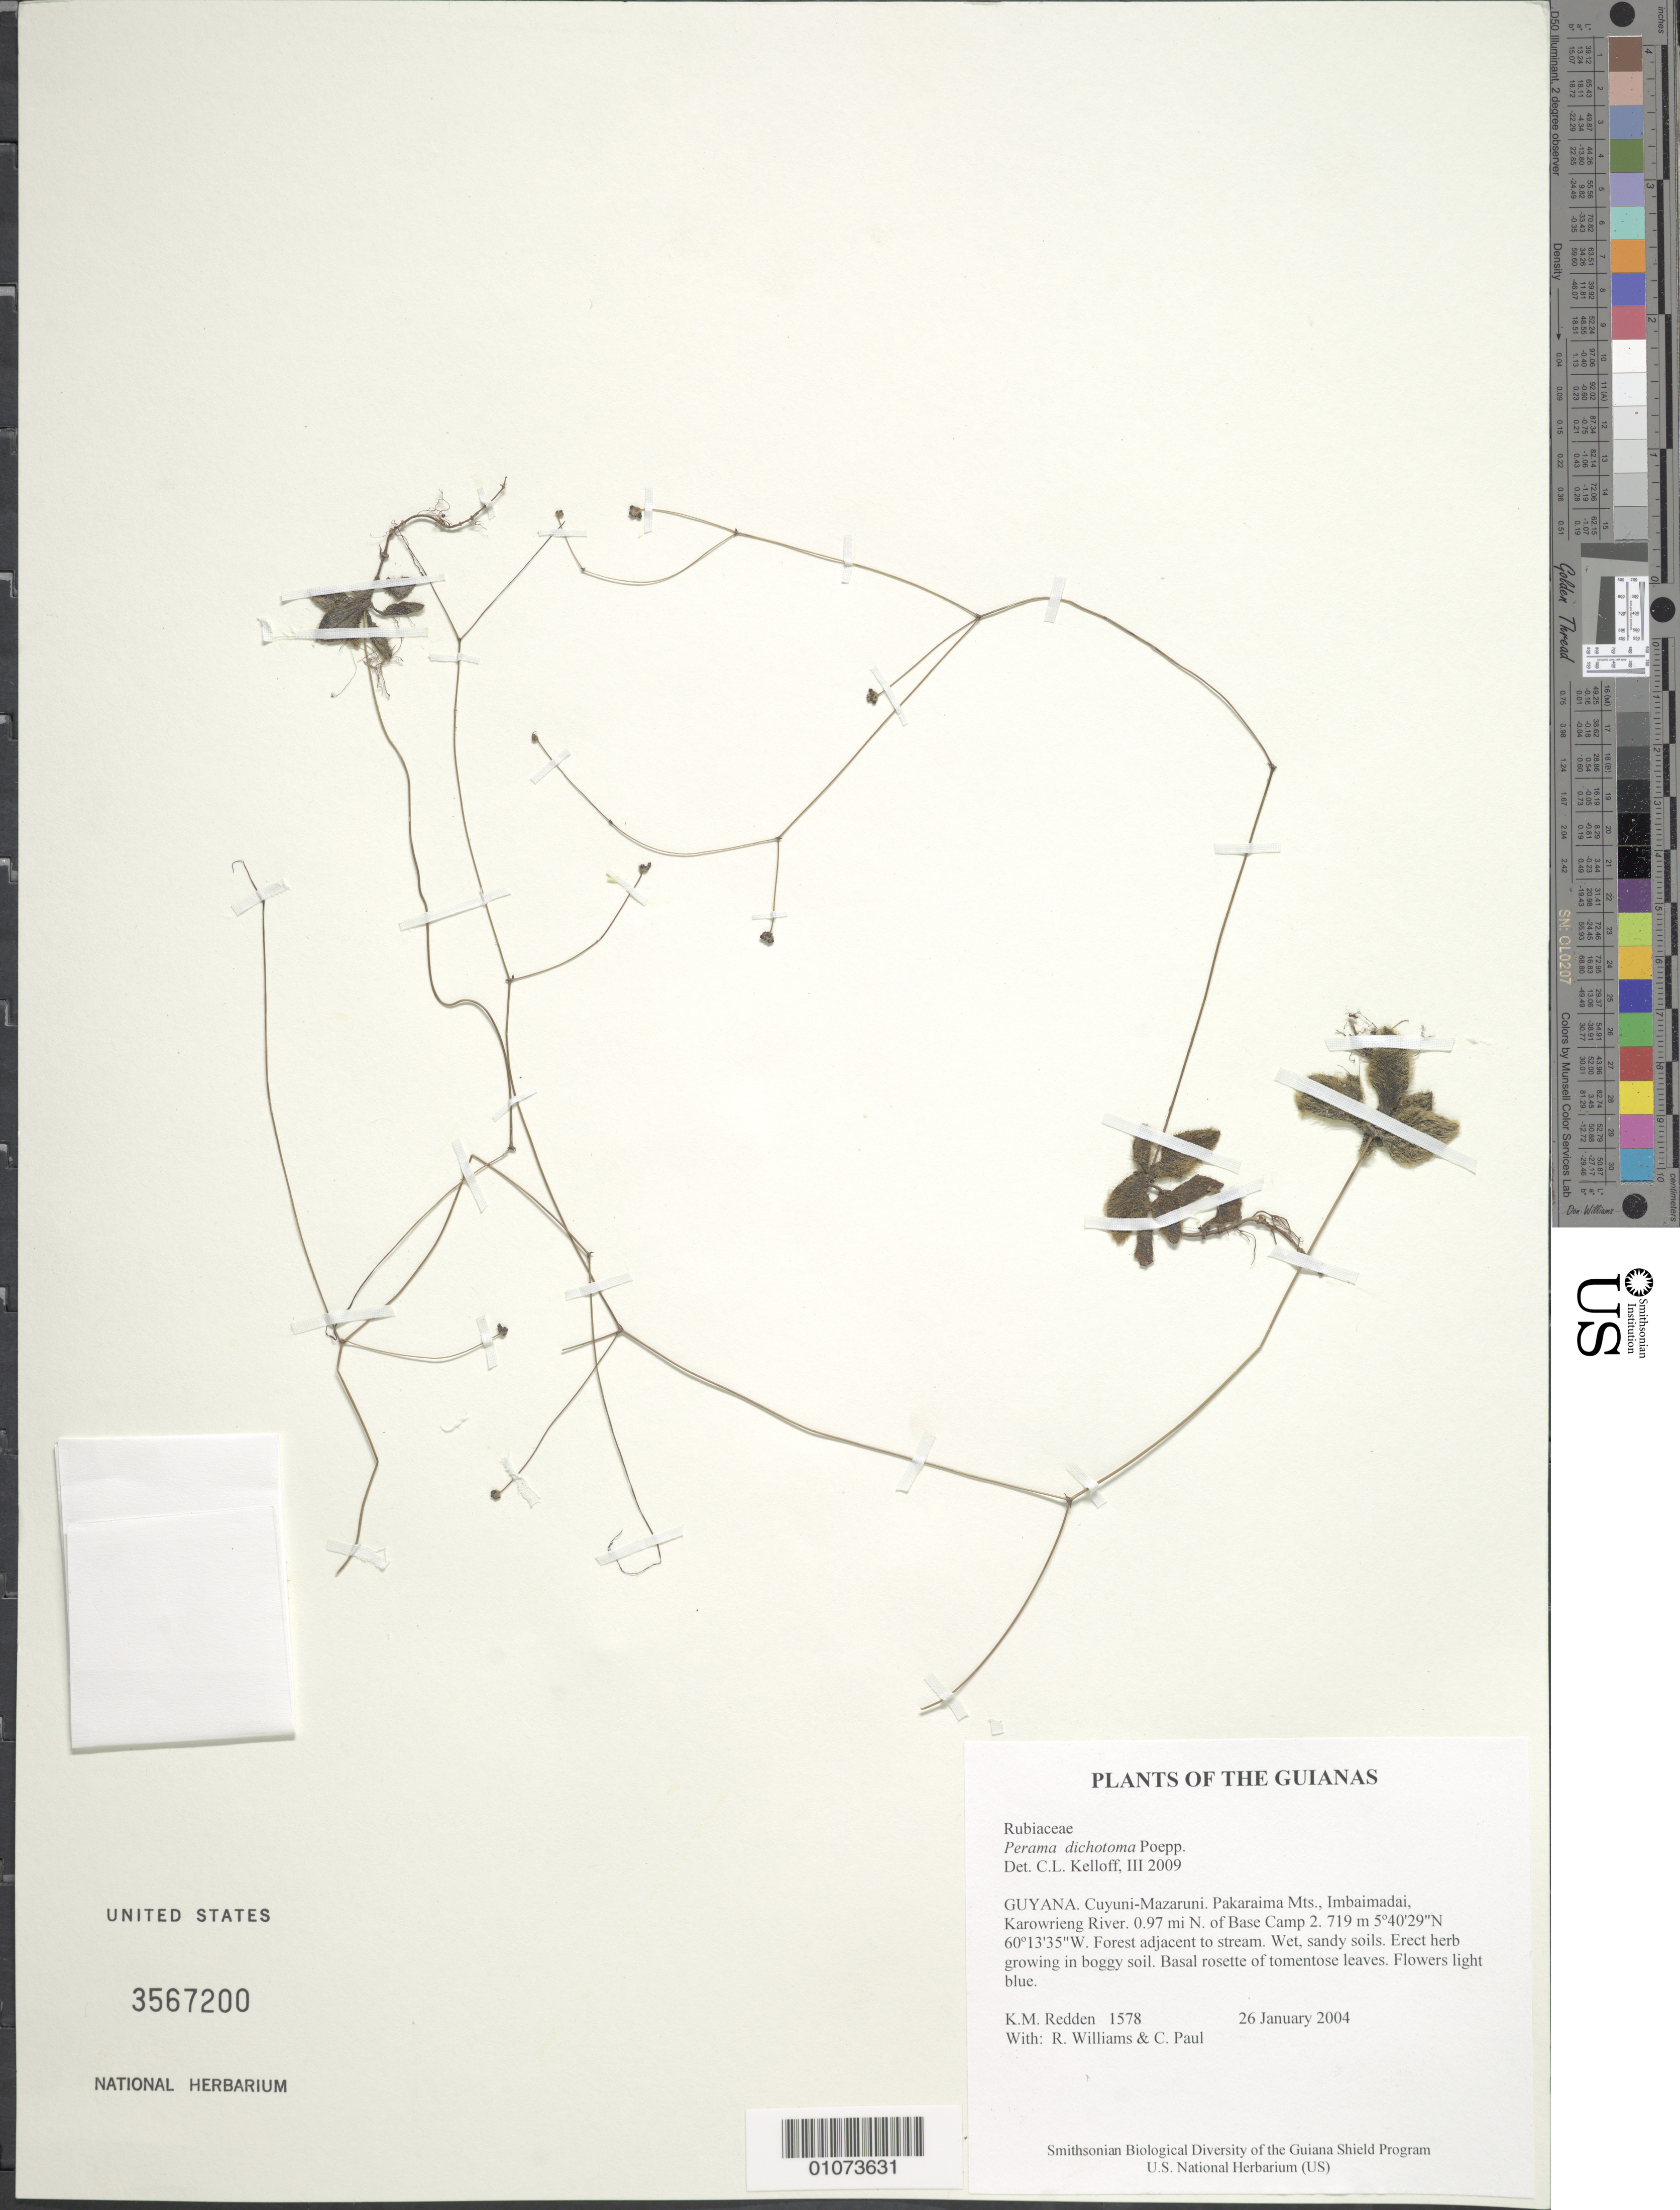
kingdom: Plantae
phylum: Tracheophyta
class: Magnoliopsida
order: Gentianales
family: Rubiaceae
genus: Perama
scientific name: Perama dichotoma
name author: Poepp.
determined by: Kelloff, Carol L., (US), Smithsonian Institution - National Museum of Natural History (UNITED STATES)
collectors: K. M. Redden, R. Williams & C. Paul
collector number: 1578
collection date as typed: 26 January 2004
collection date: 2004-01-26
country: Guyana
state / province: Cuyuni-Mazaruni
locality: Pakaraima Mts., Imbaimadai, Karowrieng River. 0.97 mi N. of Base Camp 2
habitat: Forest adjacent to stream. Wet, sandy soils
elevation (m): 719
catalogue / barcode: US 3567200